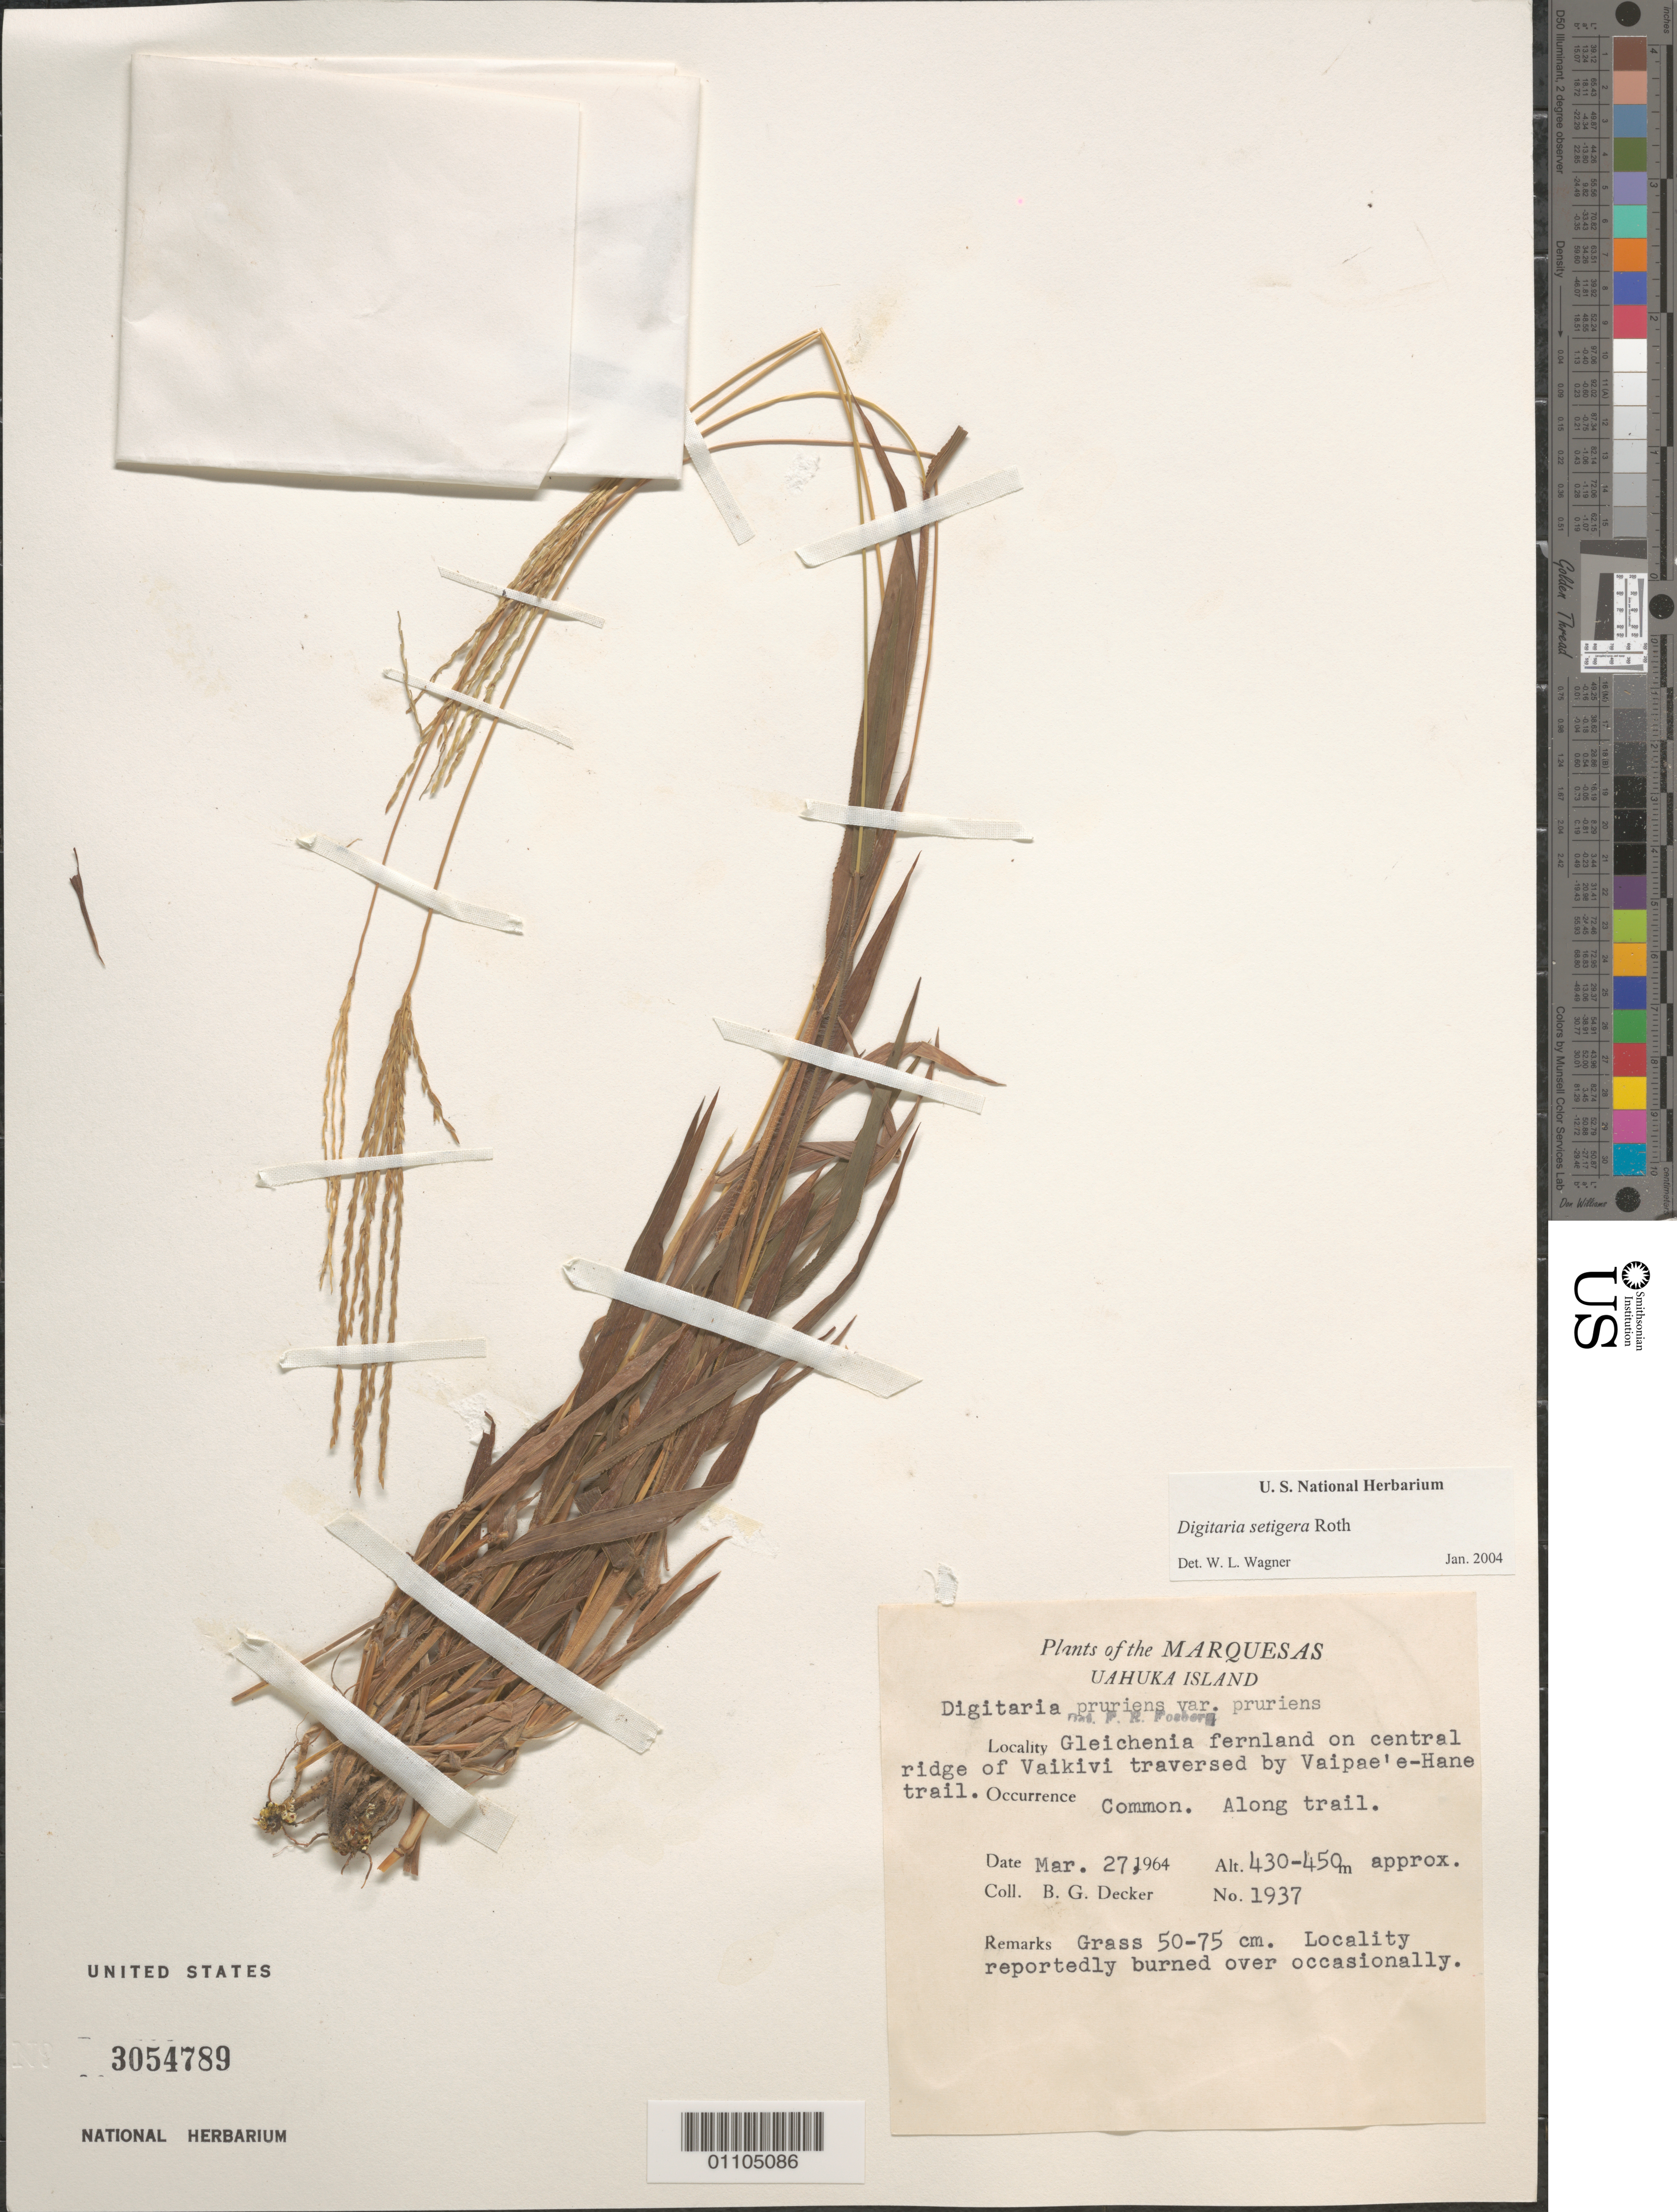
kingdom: Plantae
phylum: Tracheophyta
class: Liliopsida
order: Poales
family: Poaceae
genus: Digitaria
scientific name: Digitaria setigera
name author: Roth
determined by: Wagner, W. L., (BOT), Smithsonian Institution - National Museum of Natural History (UNITED STATES)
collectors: B. G. Decker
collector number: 1937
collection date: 1964-03-27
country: French Polynesia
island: Ua Huka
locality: Vaikivi, on central ridge traversed by Vaipae'e-Hane trail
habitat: Along trail, Gleichenia fernland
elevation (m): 430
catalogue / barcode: US 3054789